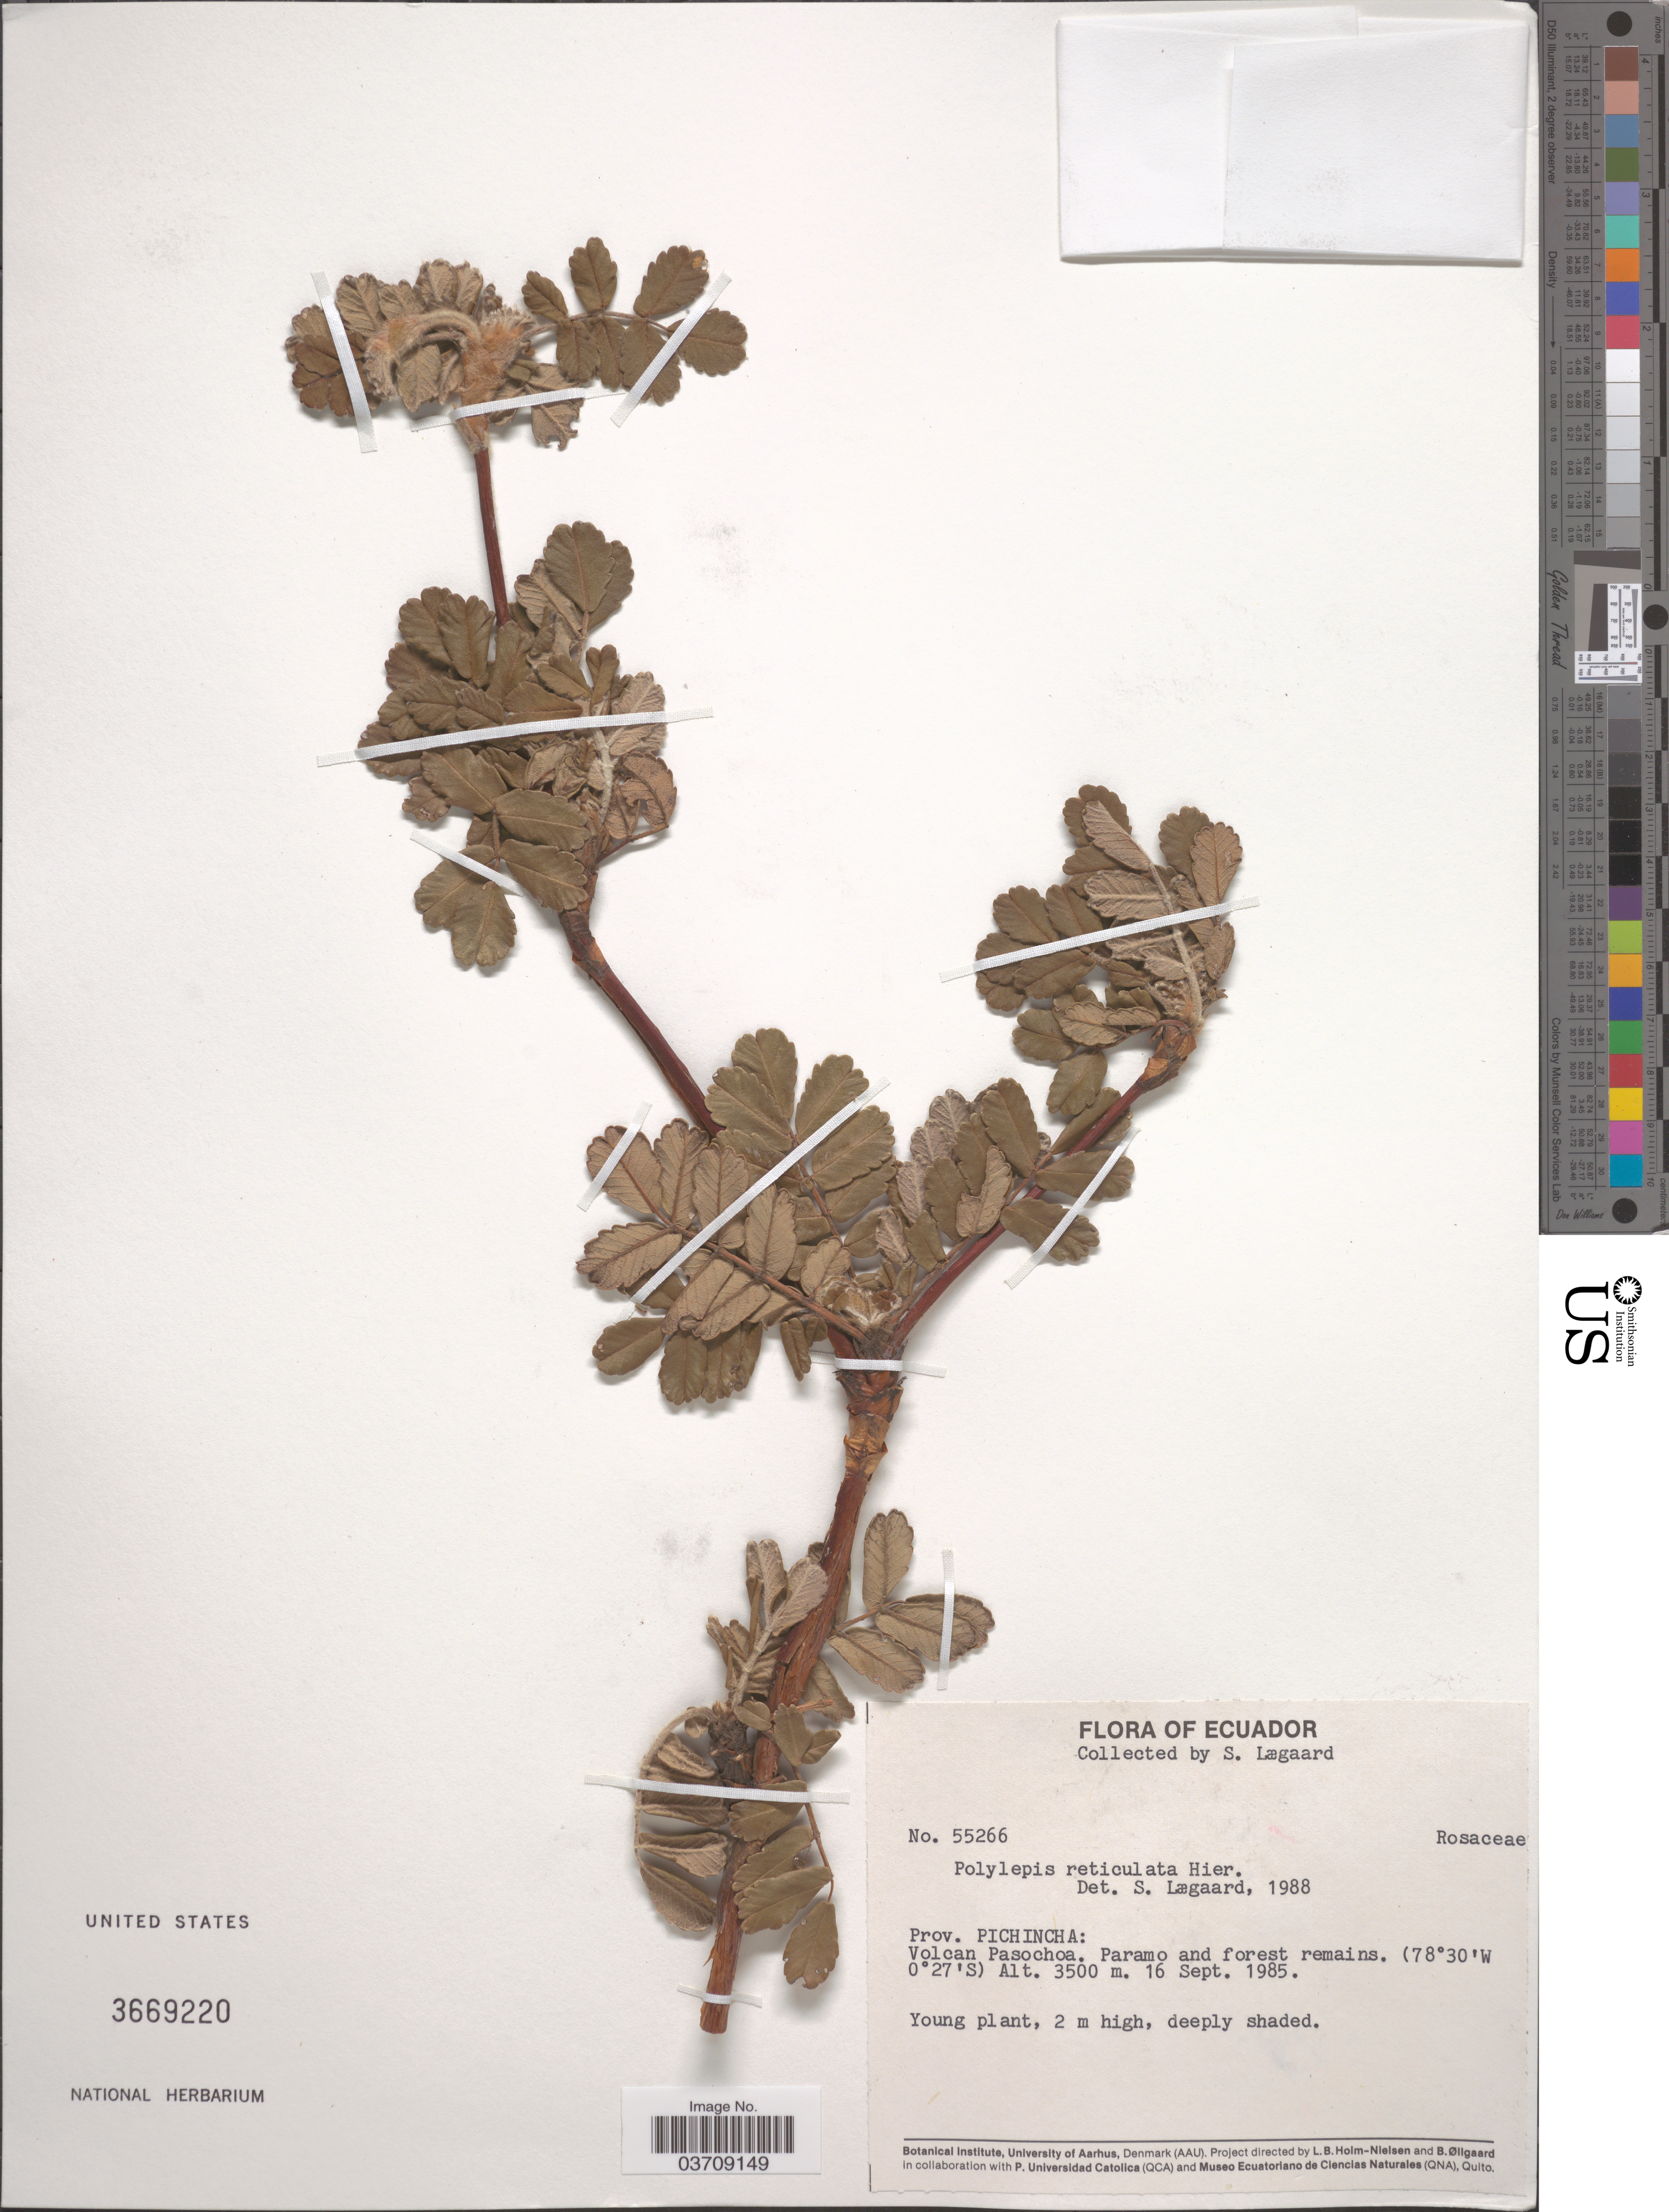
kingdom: Plantae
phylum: Tracheophyta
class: Magnoliopsida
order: Rosales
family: Rosaceae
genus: Polylepis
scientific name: Polylepis reticulata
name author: Hieron.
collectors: S. Lægaard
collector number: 55266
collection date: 1985-09-16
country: Ecuador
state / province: Pichincha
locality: Volcan Pasochoa.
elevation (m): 3500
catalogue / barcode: US 3669220